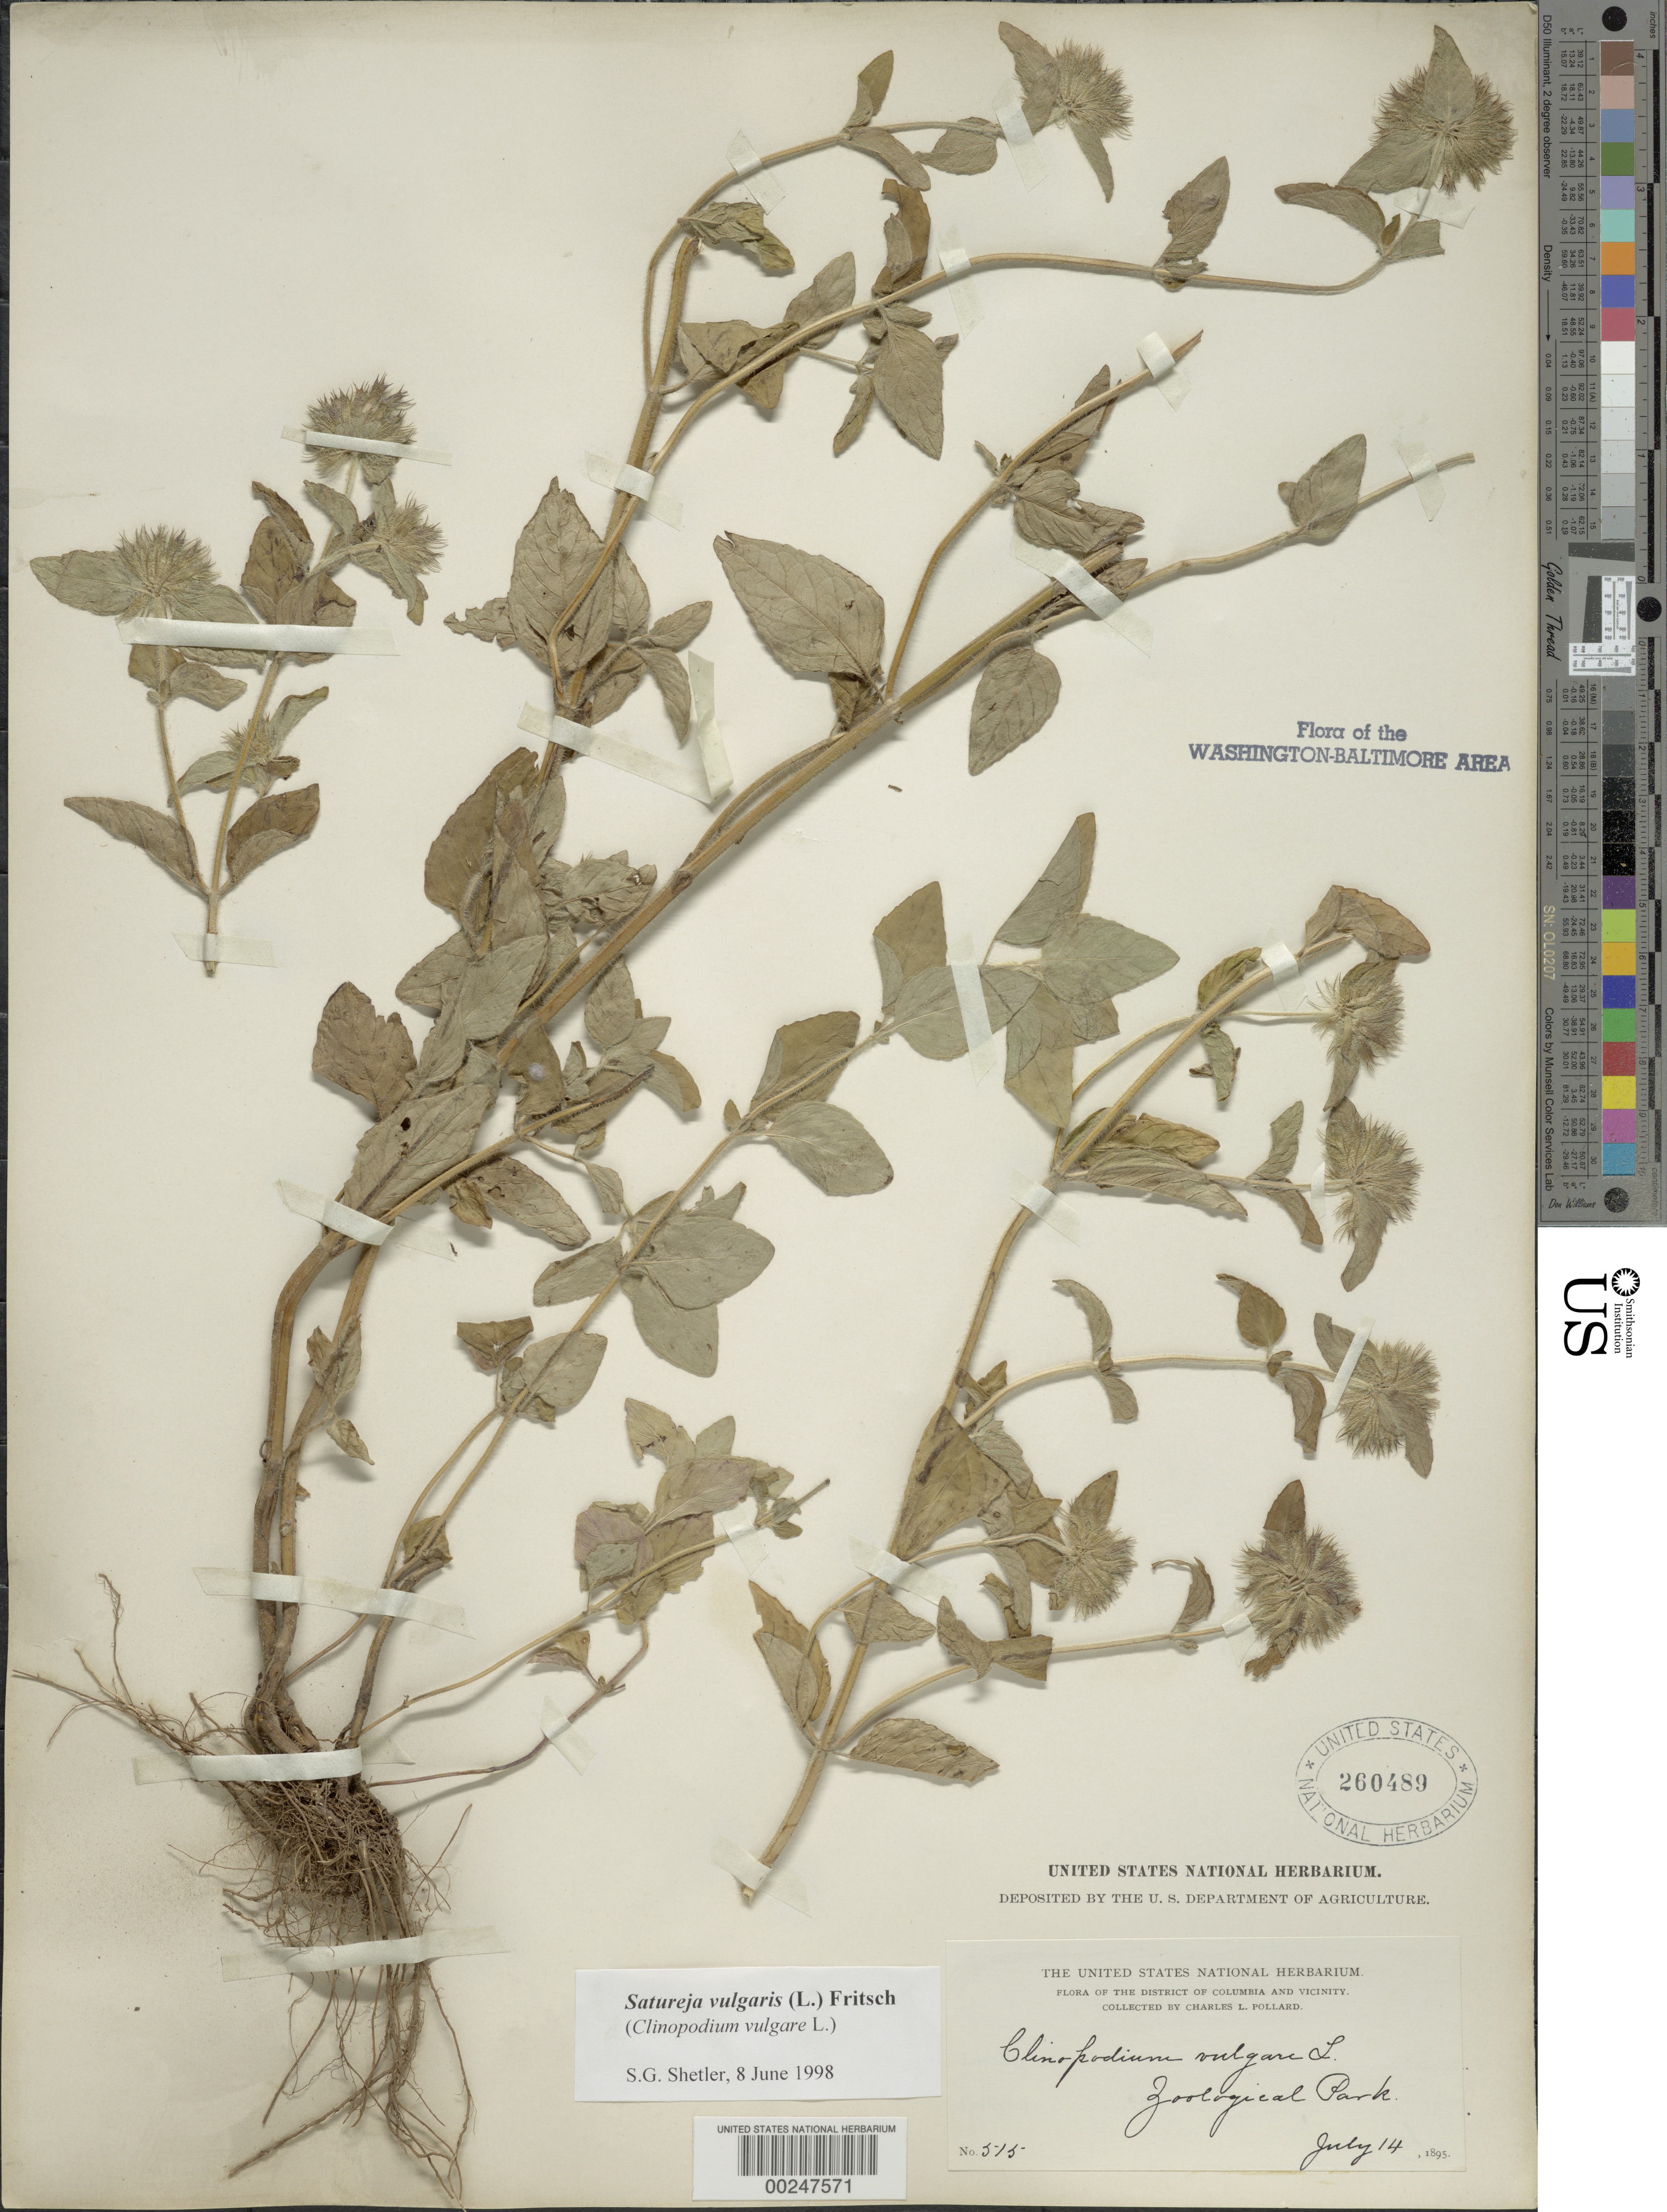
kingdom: Plantae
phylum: Tracheophyta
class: Magnoliopsida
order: Lamiales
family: Lamiaceae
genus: Clinopodium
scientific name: Clinopodium vulgare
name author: L.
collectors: C. L. Pollard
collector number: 515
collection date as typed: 14 Jul 1895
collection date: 1895-07-14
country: United States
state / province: District of Columbia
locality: Zoological Park Rock Creek Park and vicinity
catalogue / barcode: US 260489